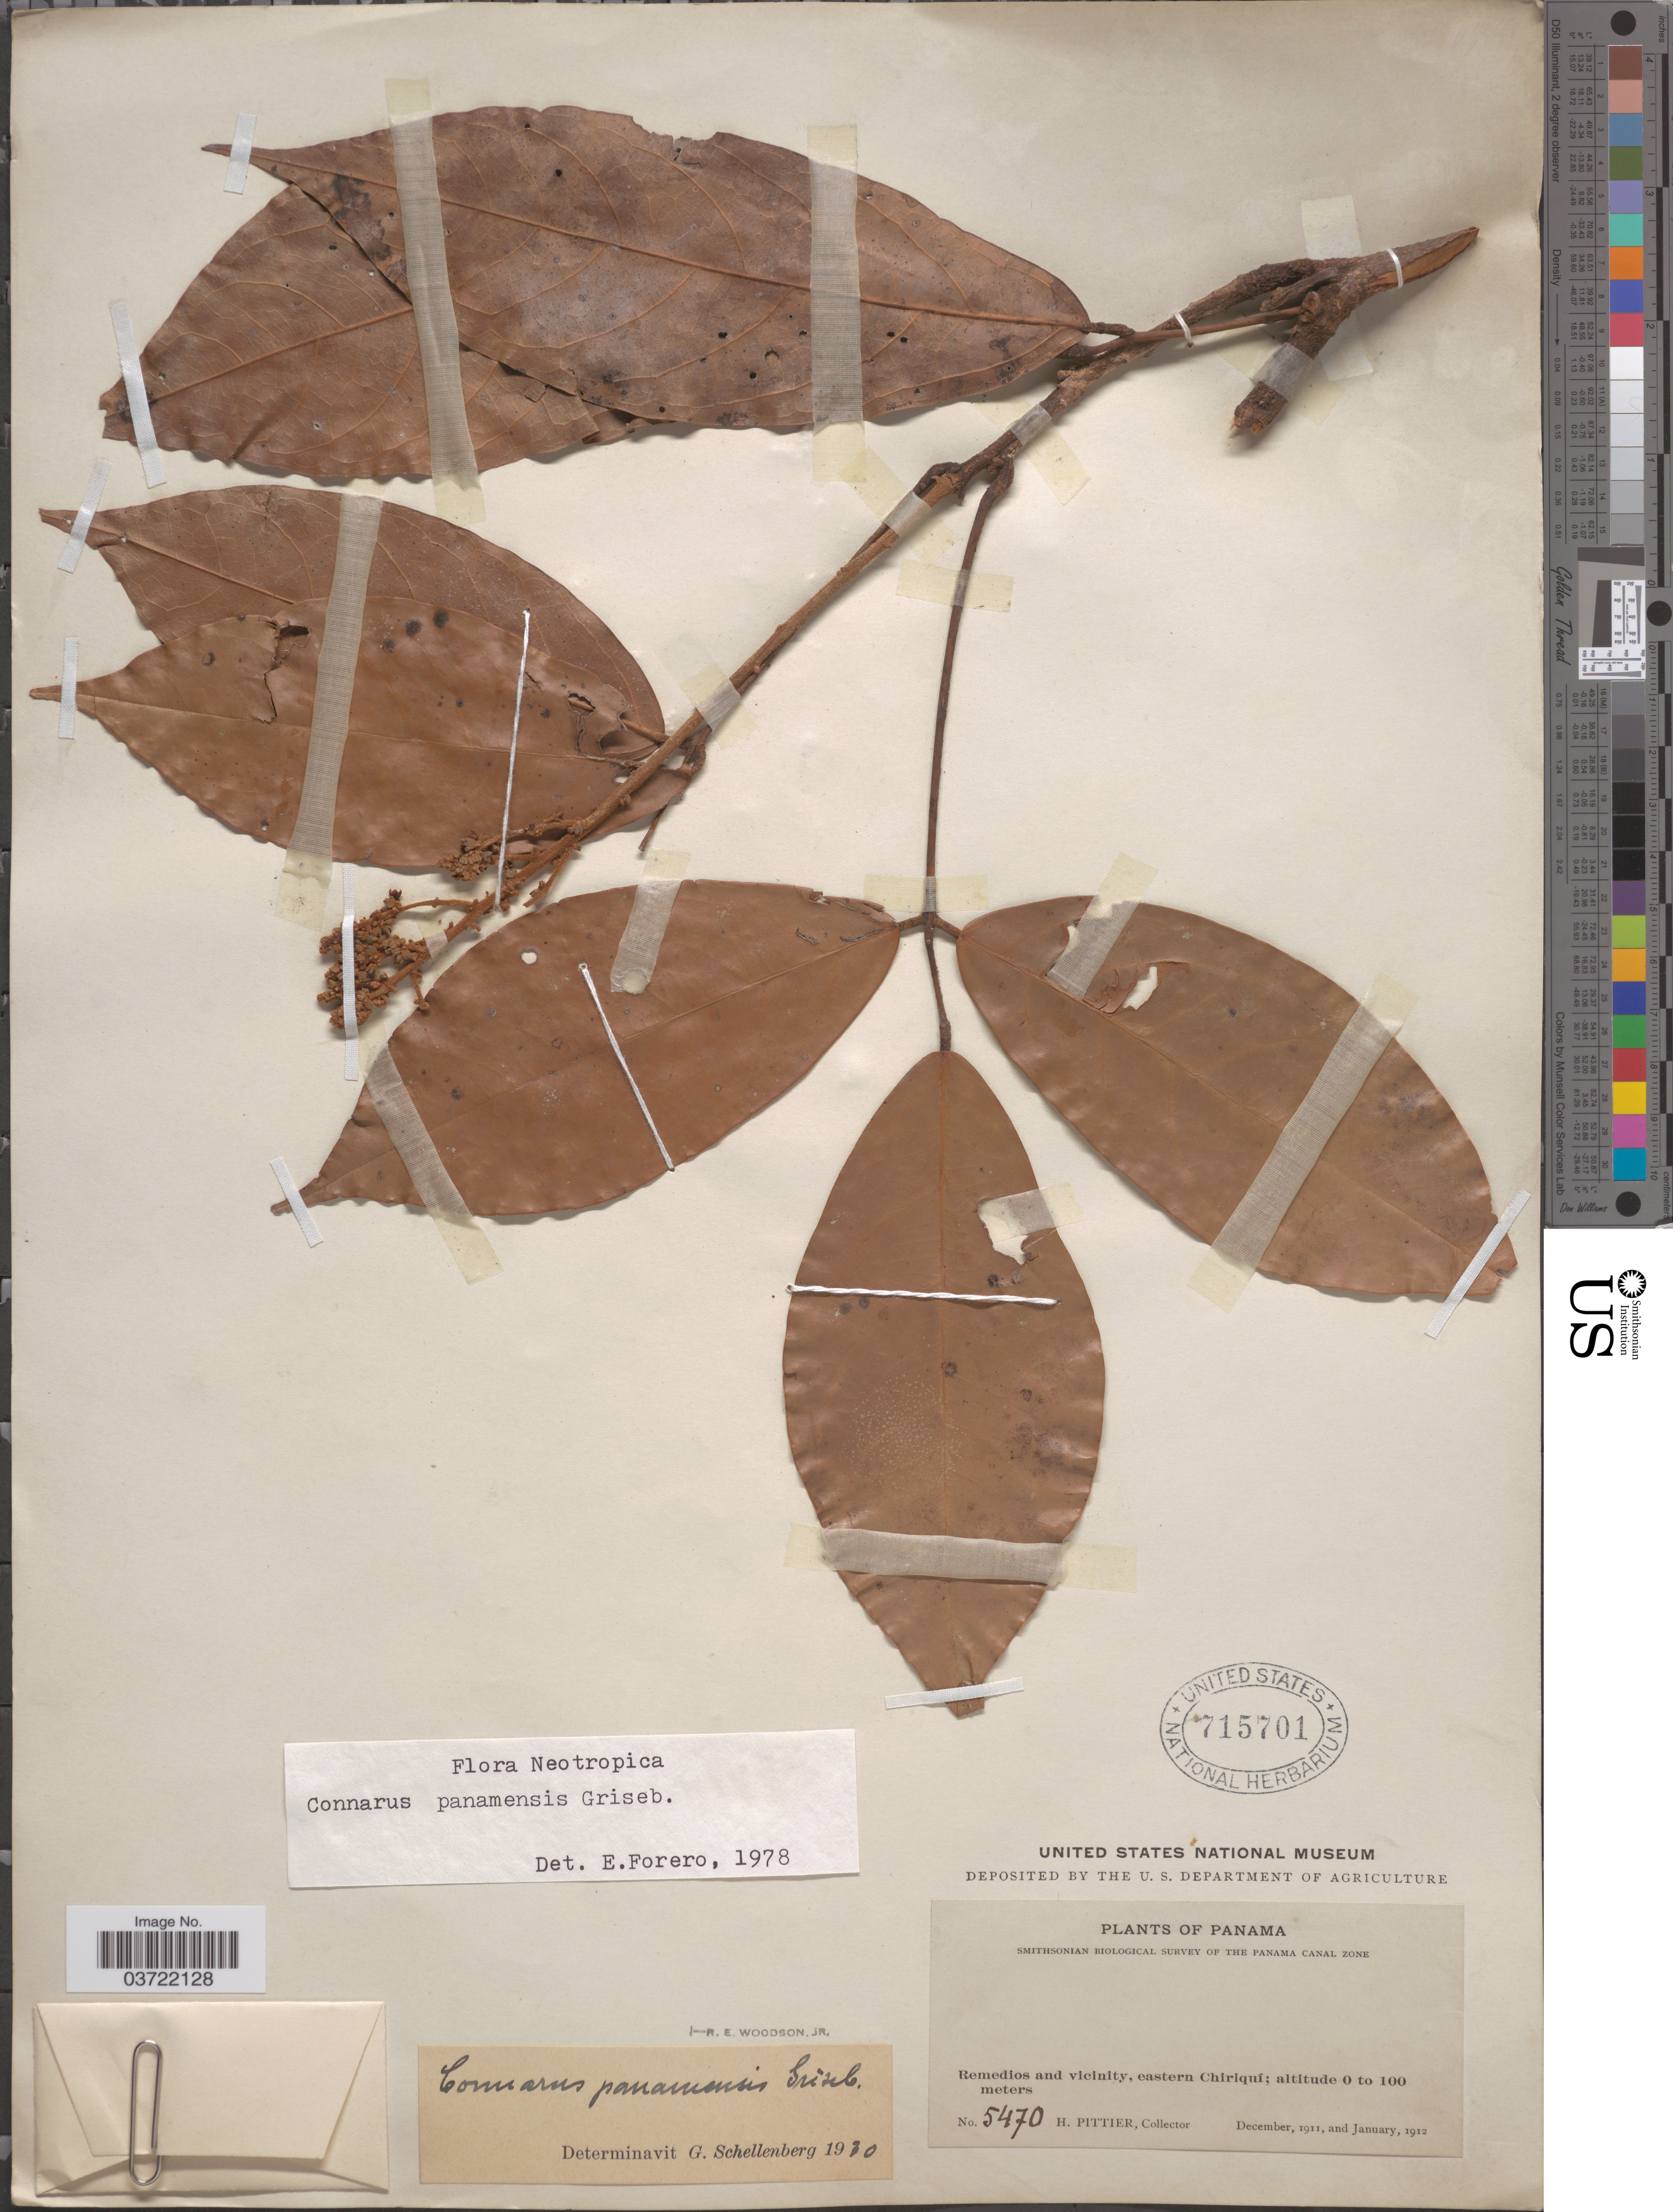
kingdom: Plantae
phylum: Tracheophyta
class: Magnoliopsida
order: Oxalidales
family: Connaraceae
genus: Connarus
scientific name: Connarus palawanensis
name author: Elmer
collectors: H. F. Pittier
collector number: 5470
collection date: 1911-12/1912-01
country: Panama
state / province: Chiriqui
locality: The Panama Canal Zone. Remedios and vicinity, eastern Chiriquí.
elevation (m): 0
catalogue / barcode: US 715701